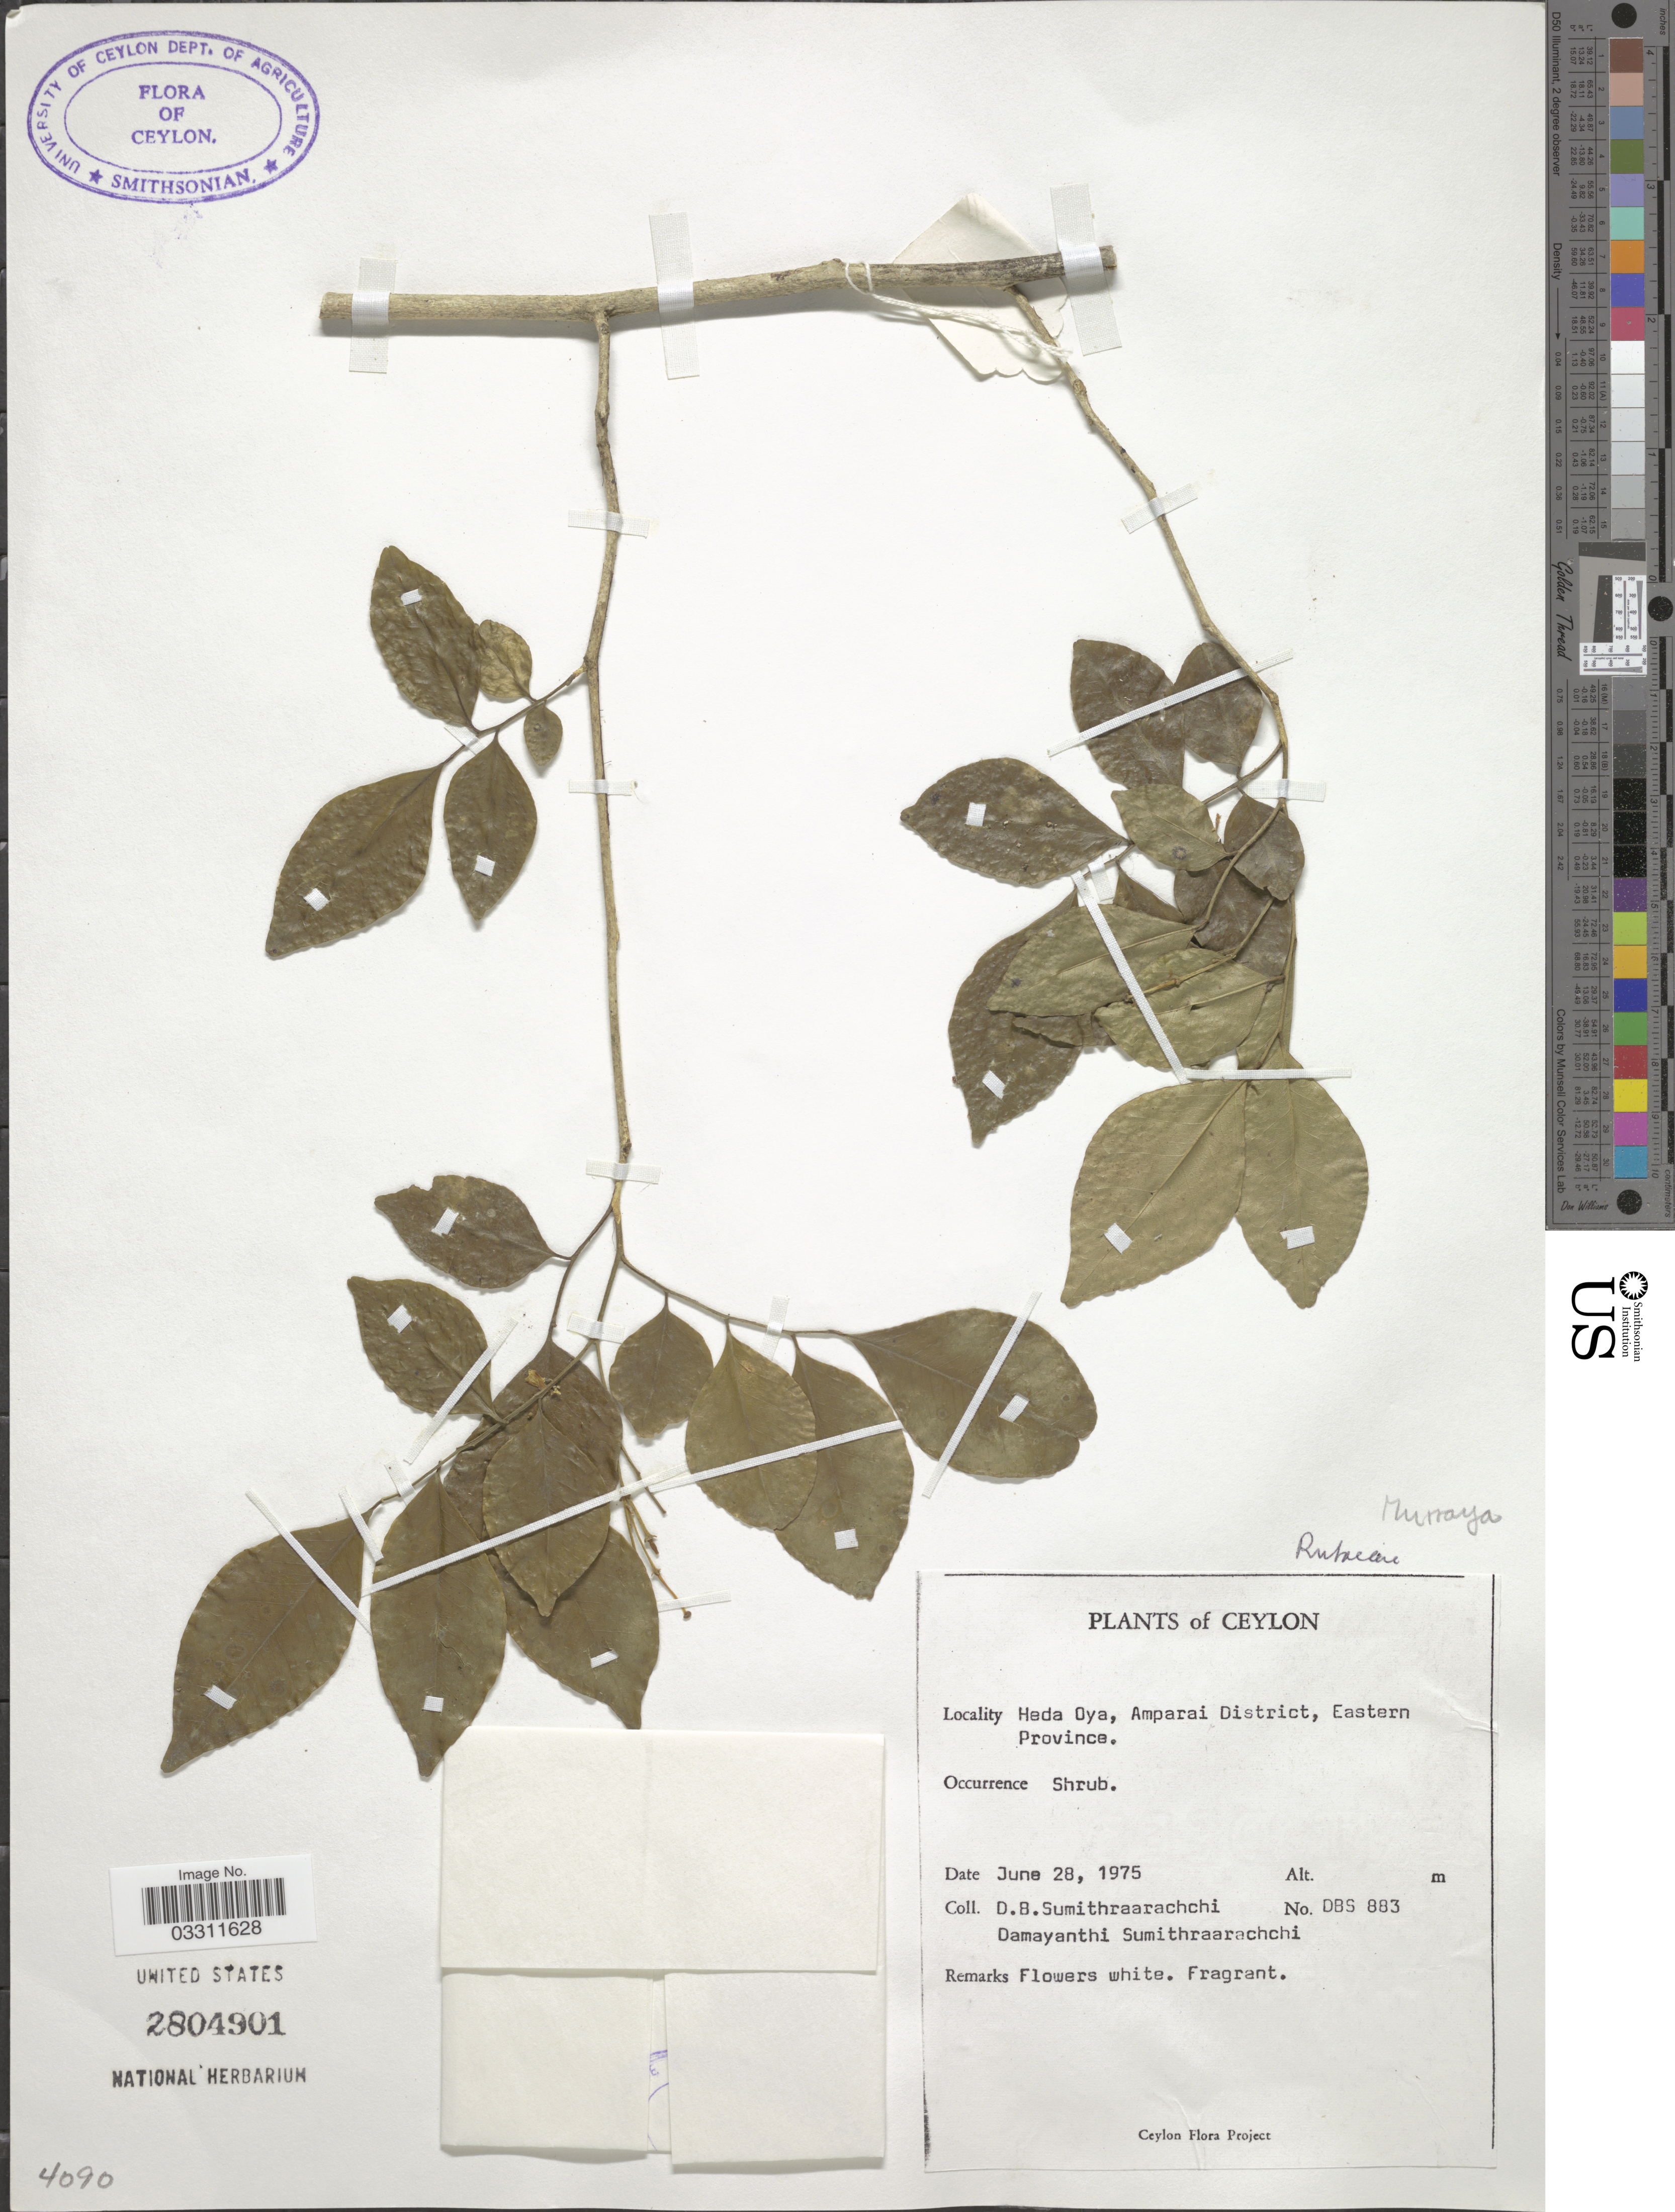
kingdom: Plantae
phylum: Tracheophyta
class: Magnoliopsida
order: Sapindales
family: Rutaceae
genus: Murraya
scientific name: Murraya sp.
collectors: D. B. Sumithraarachchi & D. Sumithraarachchi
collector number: DBS883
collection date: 1975-06-28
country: Sri Lanka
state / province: Eastern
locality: Ceylon. Heda Oya, Amparai District.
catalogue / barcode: US 2804901